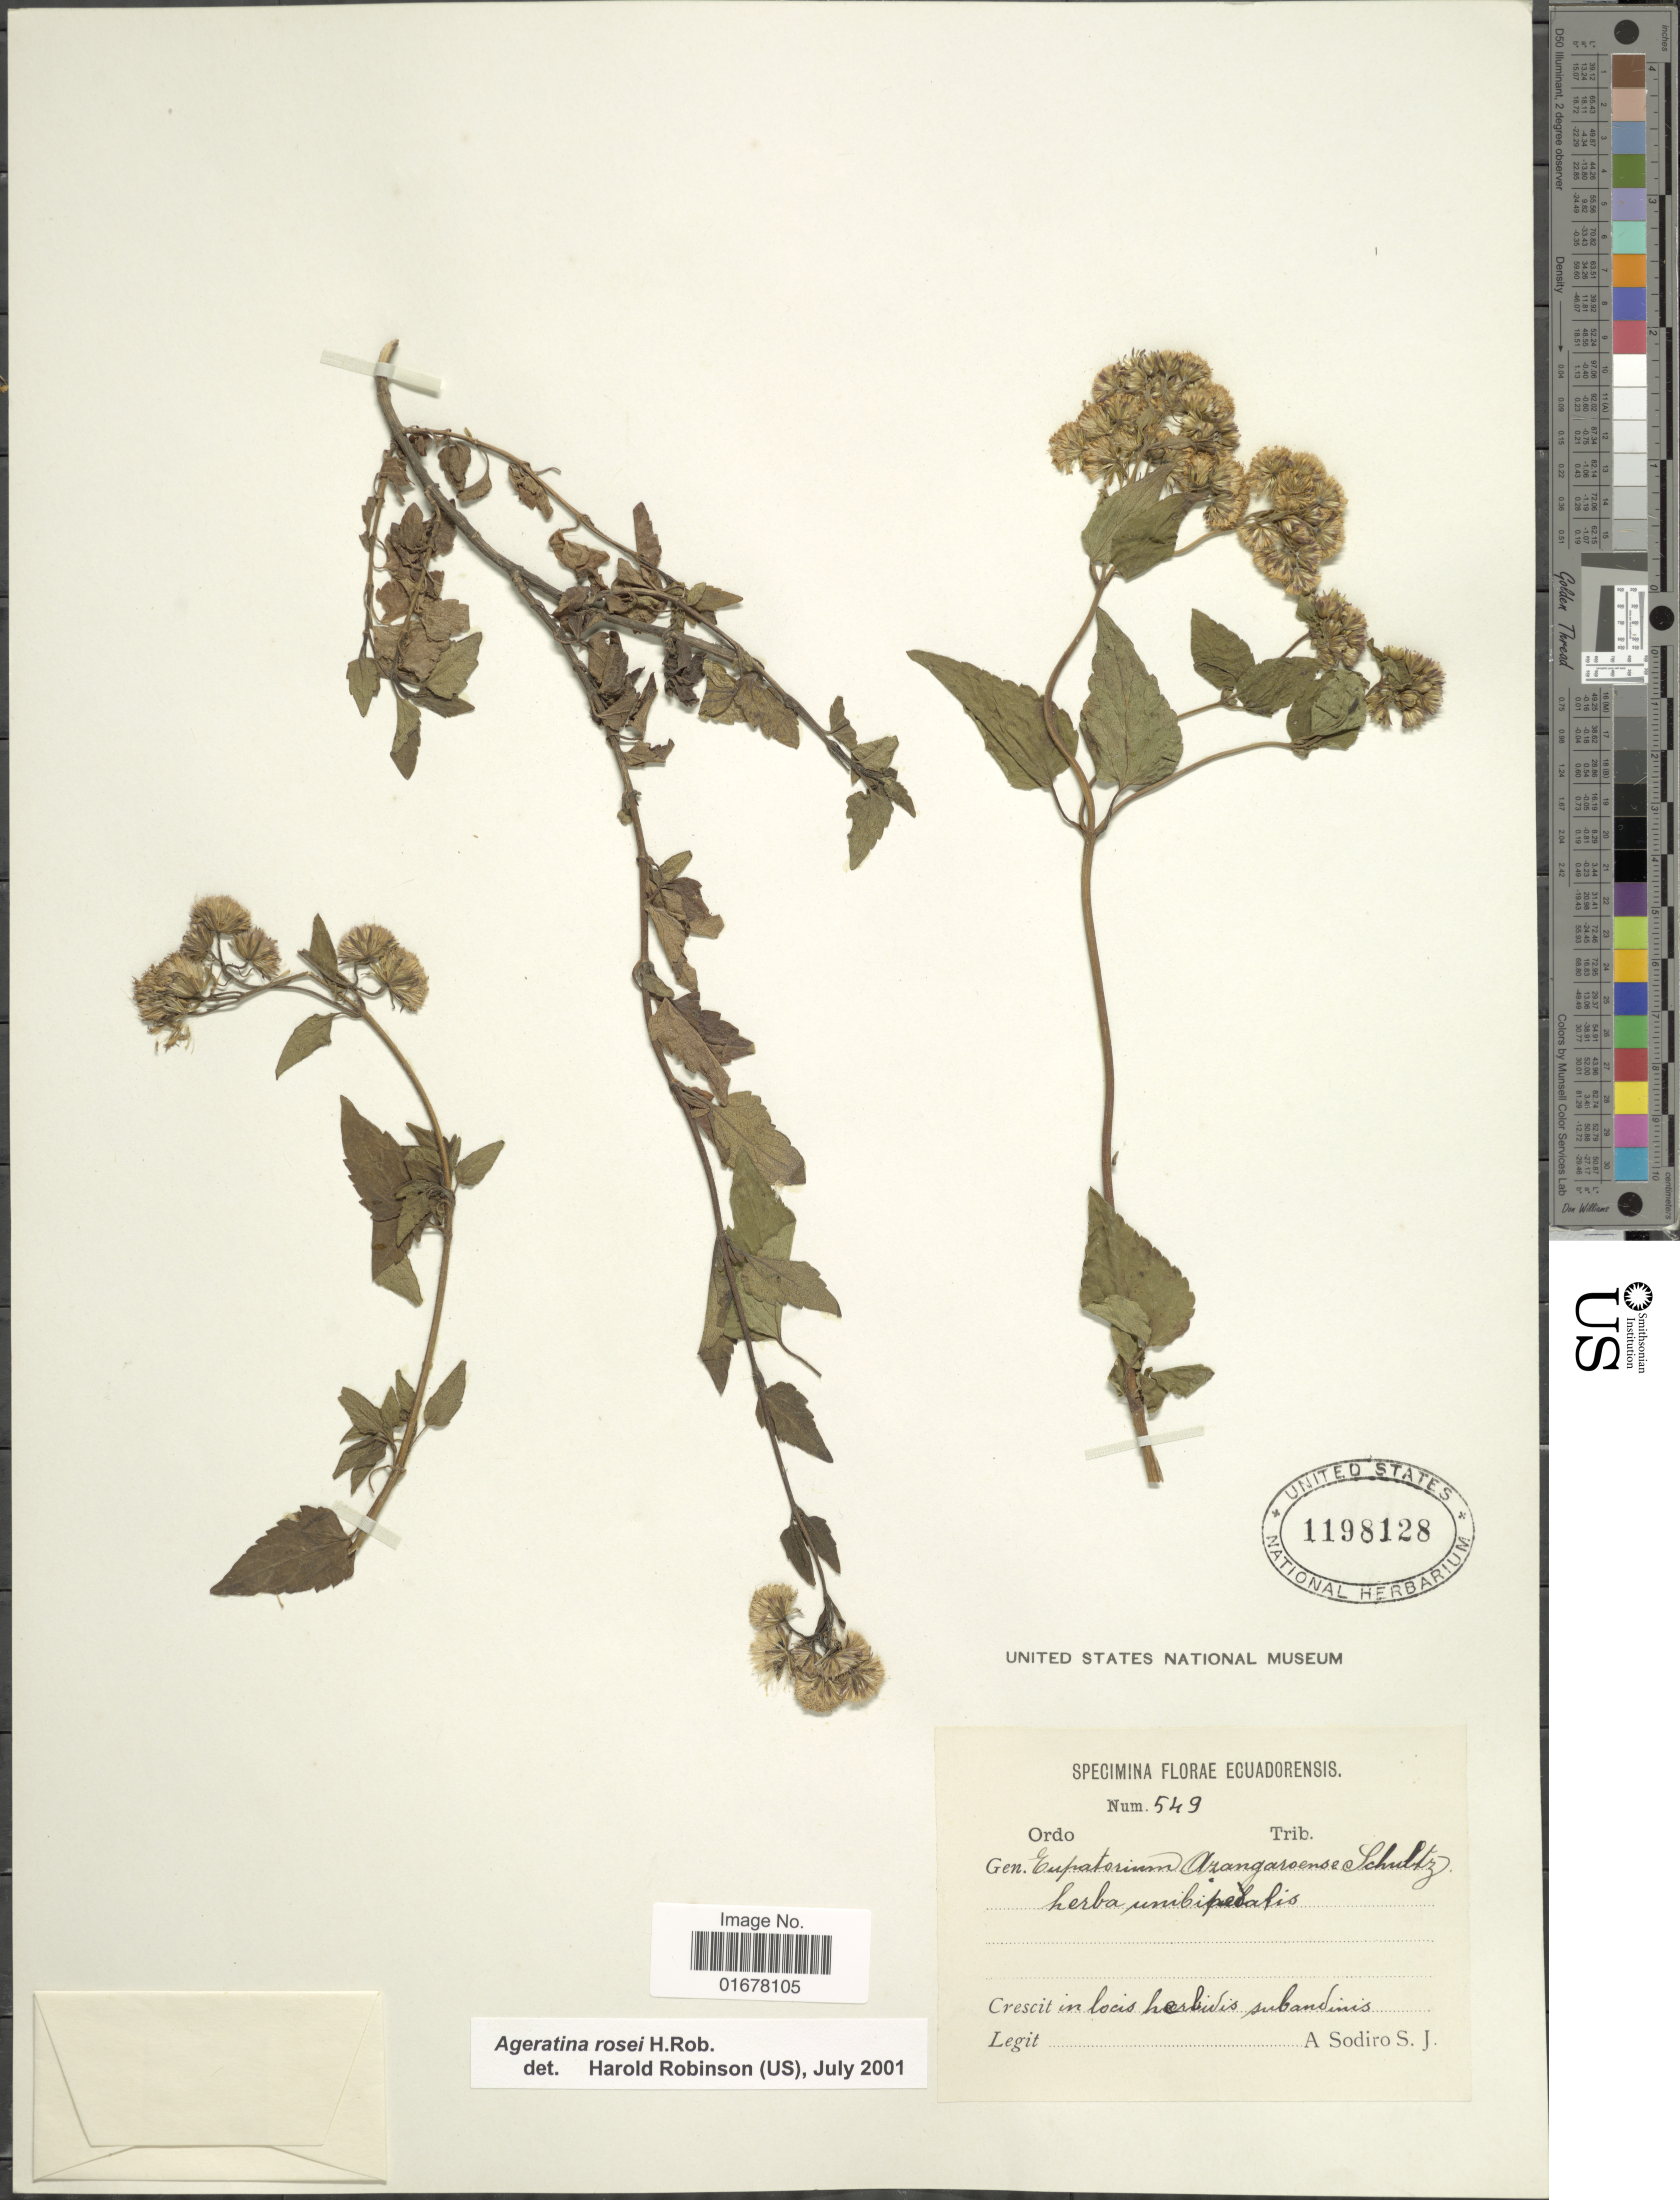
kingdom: Plantae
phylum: Tracheophyta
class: Magnoliopsida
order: Asterales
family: Asteraceae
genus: Ageratina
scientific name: Ageratina rosei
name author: H. Rob.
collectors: A. Sodiro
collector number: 549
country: Ecuador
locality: Crescit in locis herbidis subandinis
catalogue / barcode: US 1198128